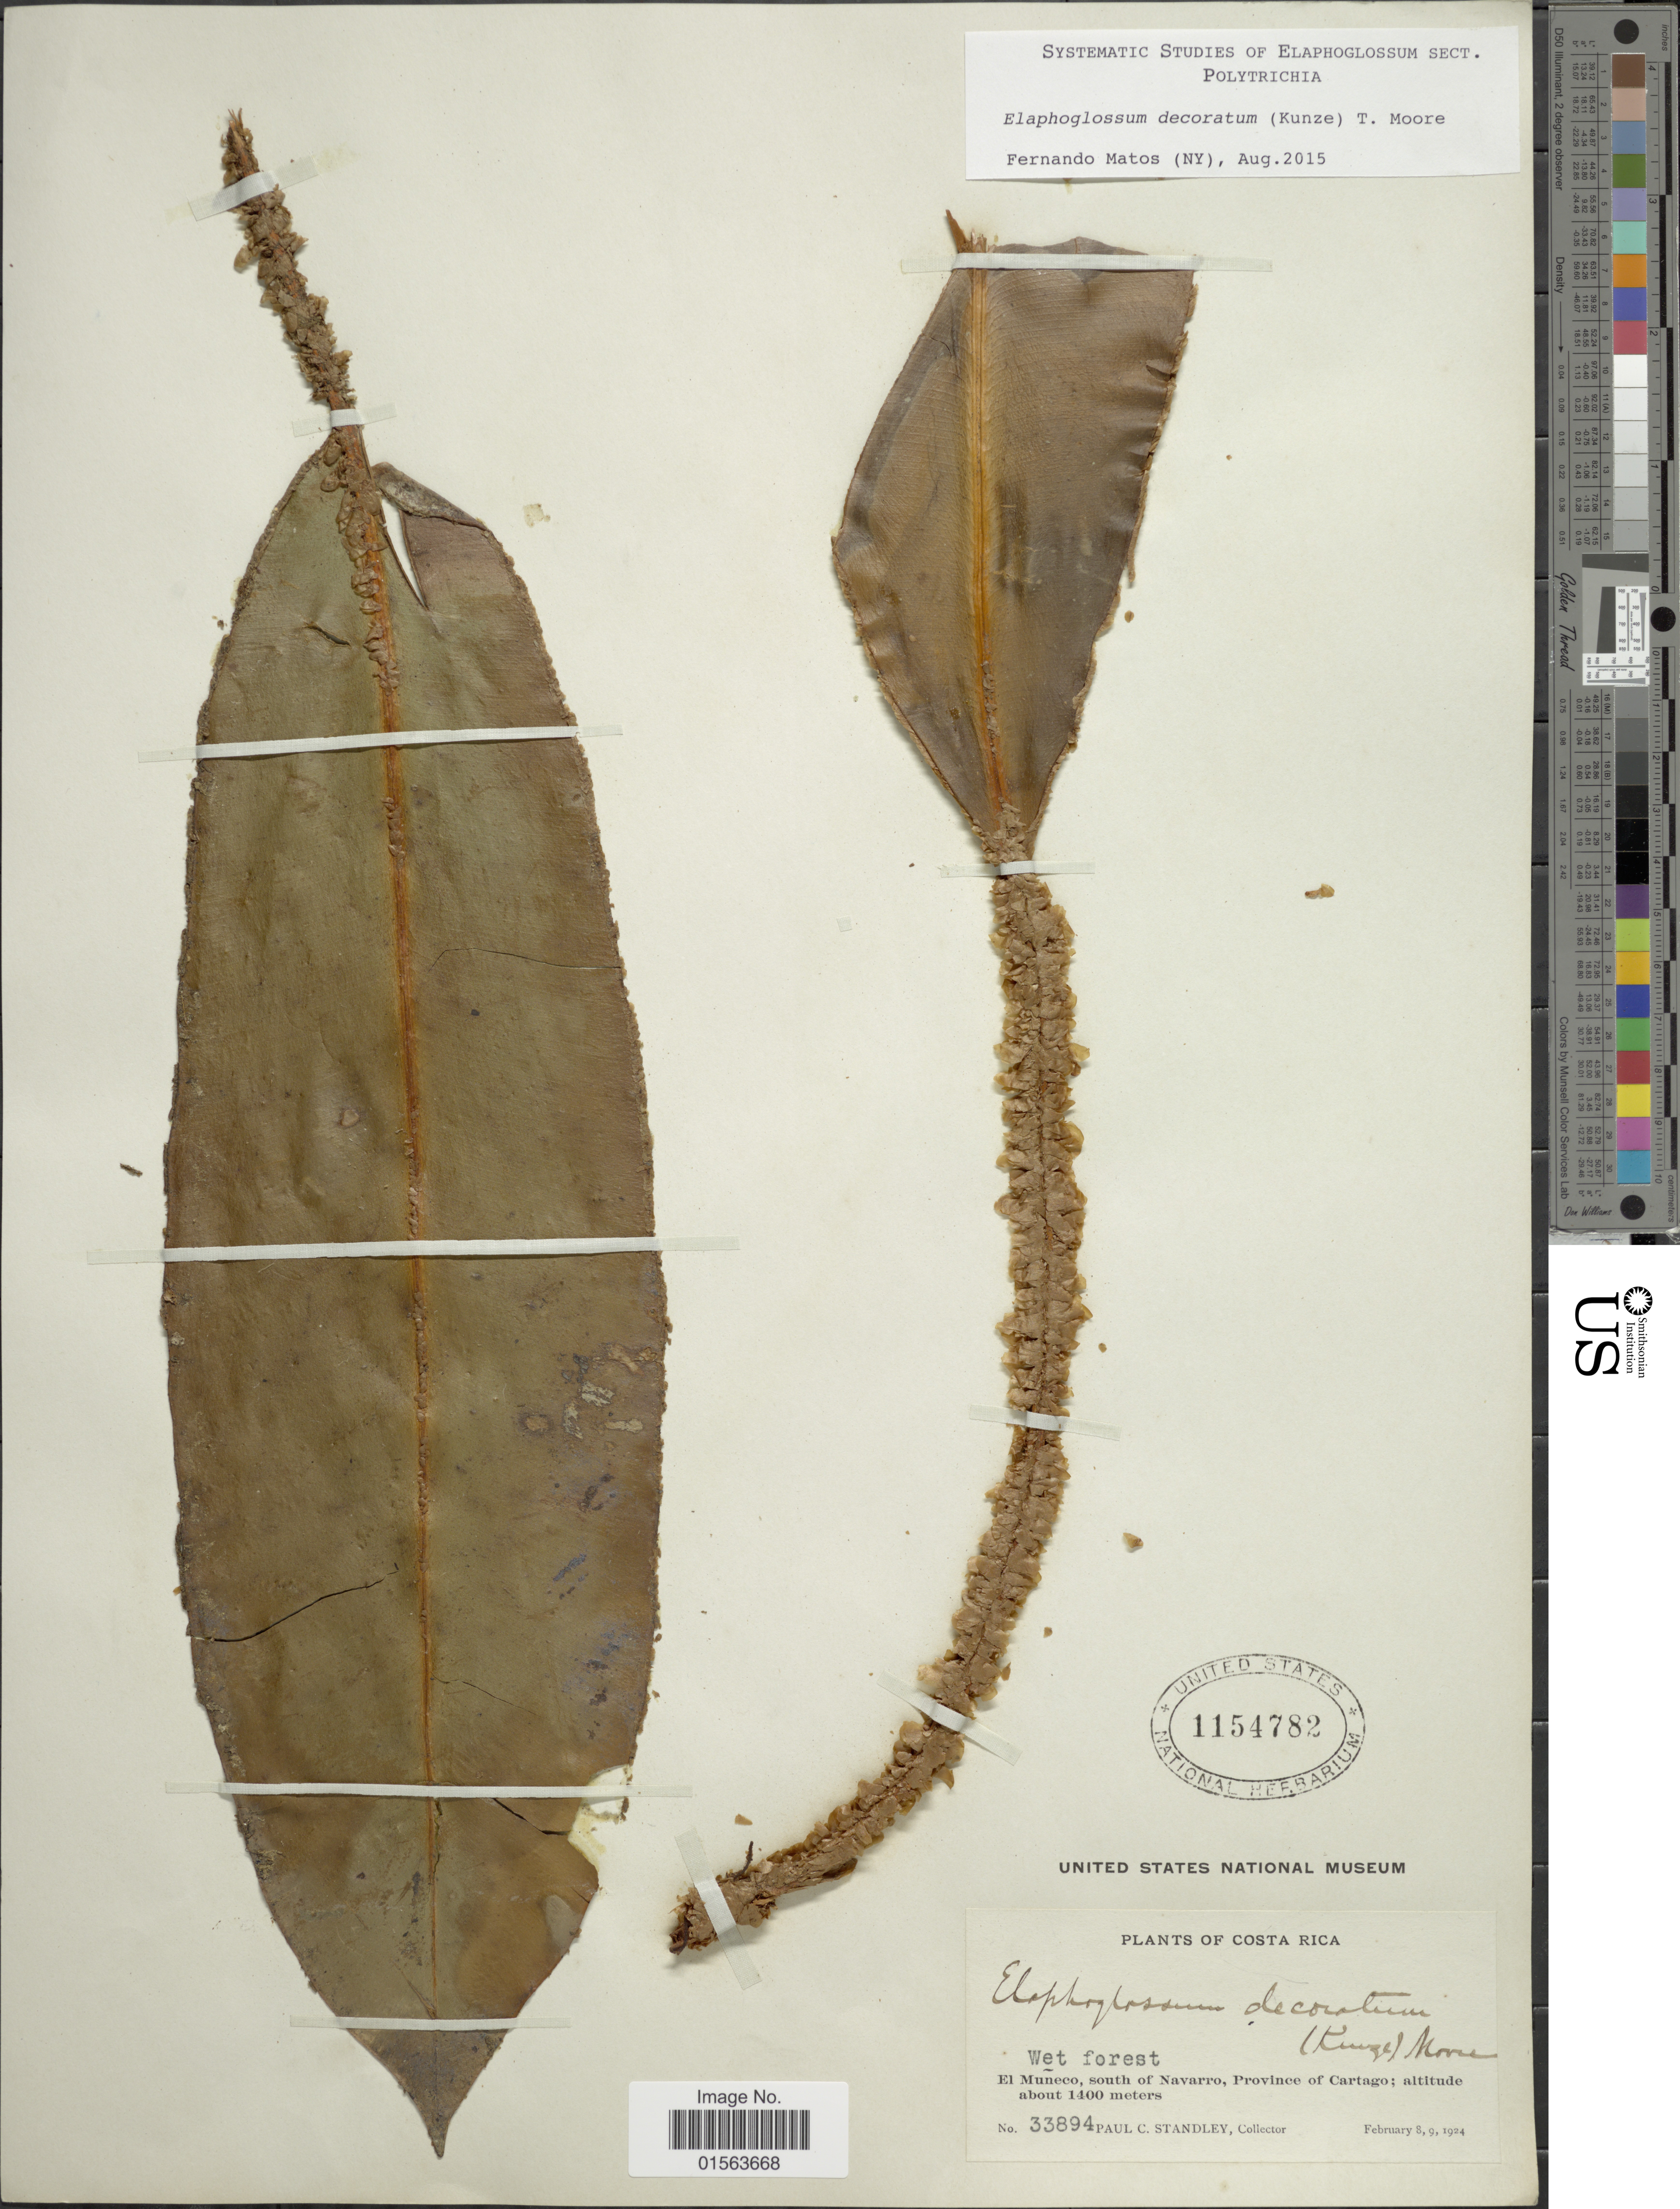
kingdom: Plantae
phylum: Tracheophyta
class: Polypodiopsida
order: Polypodiales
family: Dryopteridaceae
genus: Elaphoglossum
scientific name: Elaphoglossum decoratum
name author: (Kunze) T. Moore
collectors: P. C. Standley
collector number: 33894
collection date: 1924-02-08/1924-02-09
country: Costa Rica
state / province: Cartago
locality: El Muneco, south of Navarro, Province of Cartago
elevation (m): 1400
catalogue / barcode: US 1154782